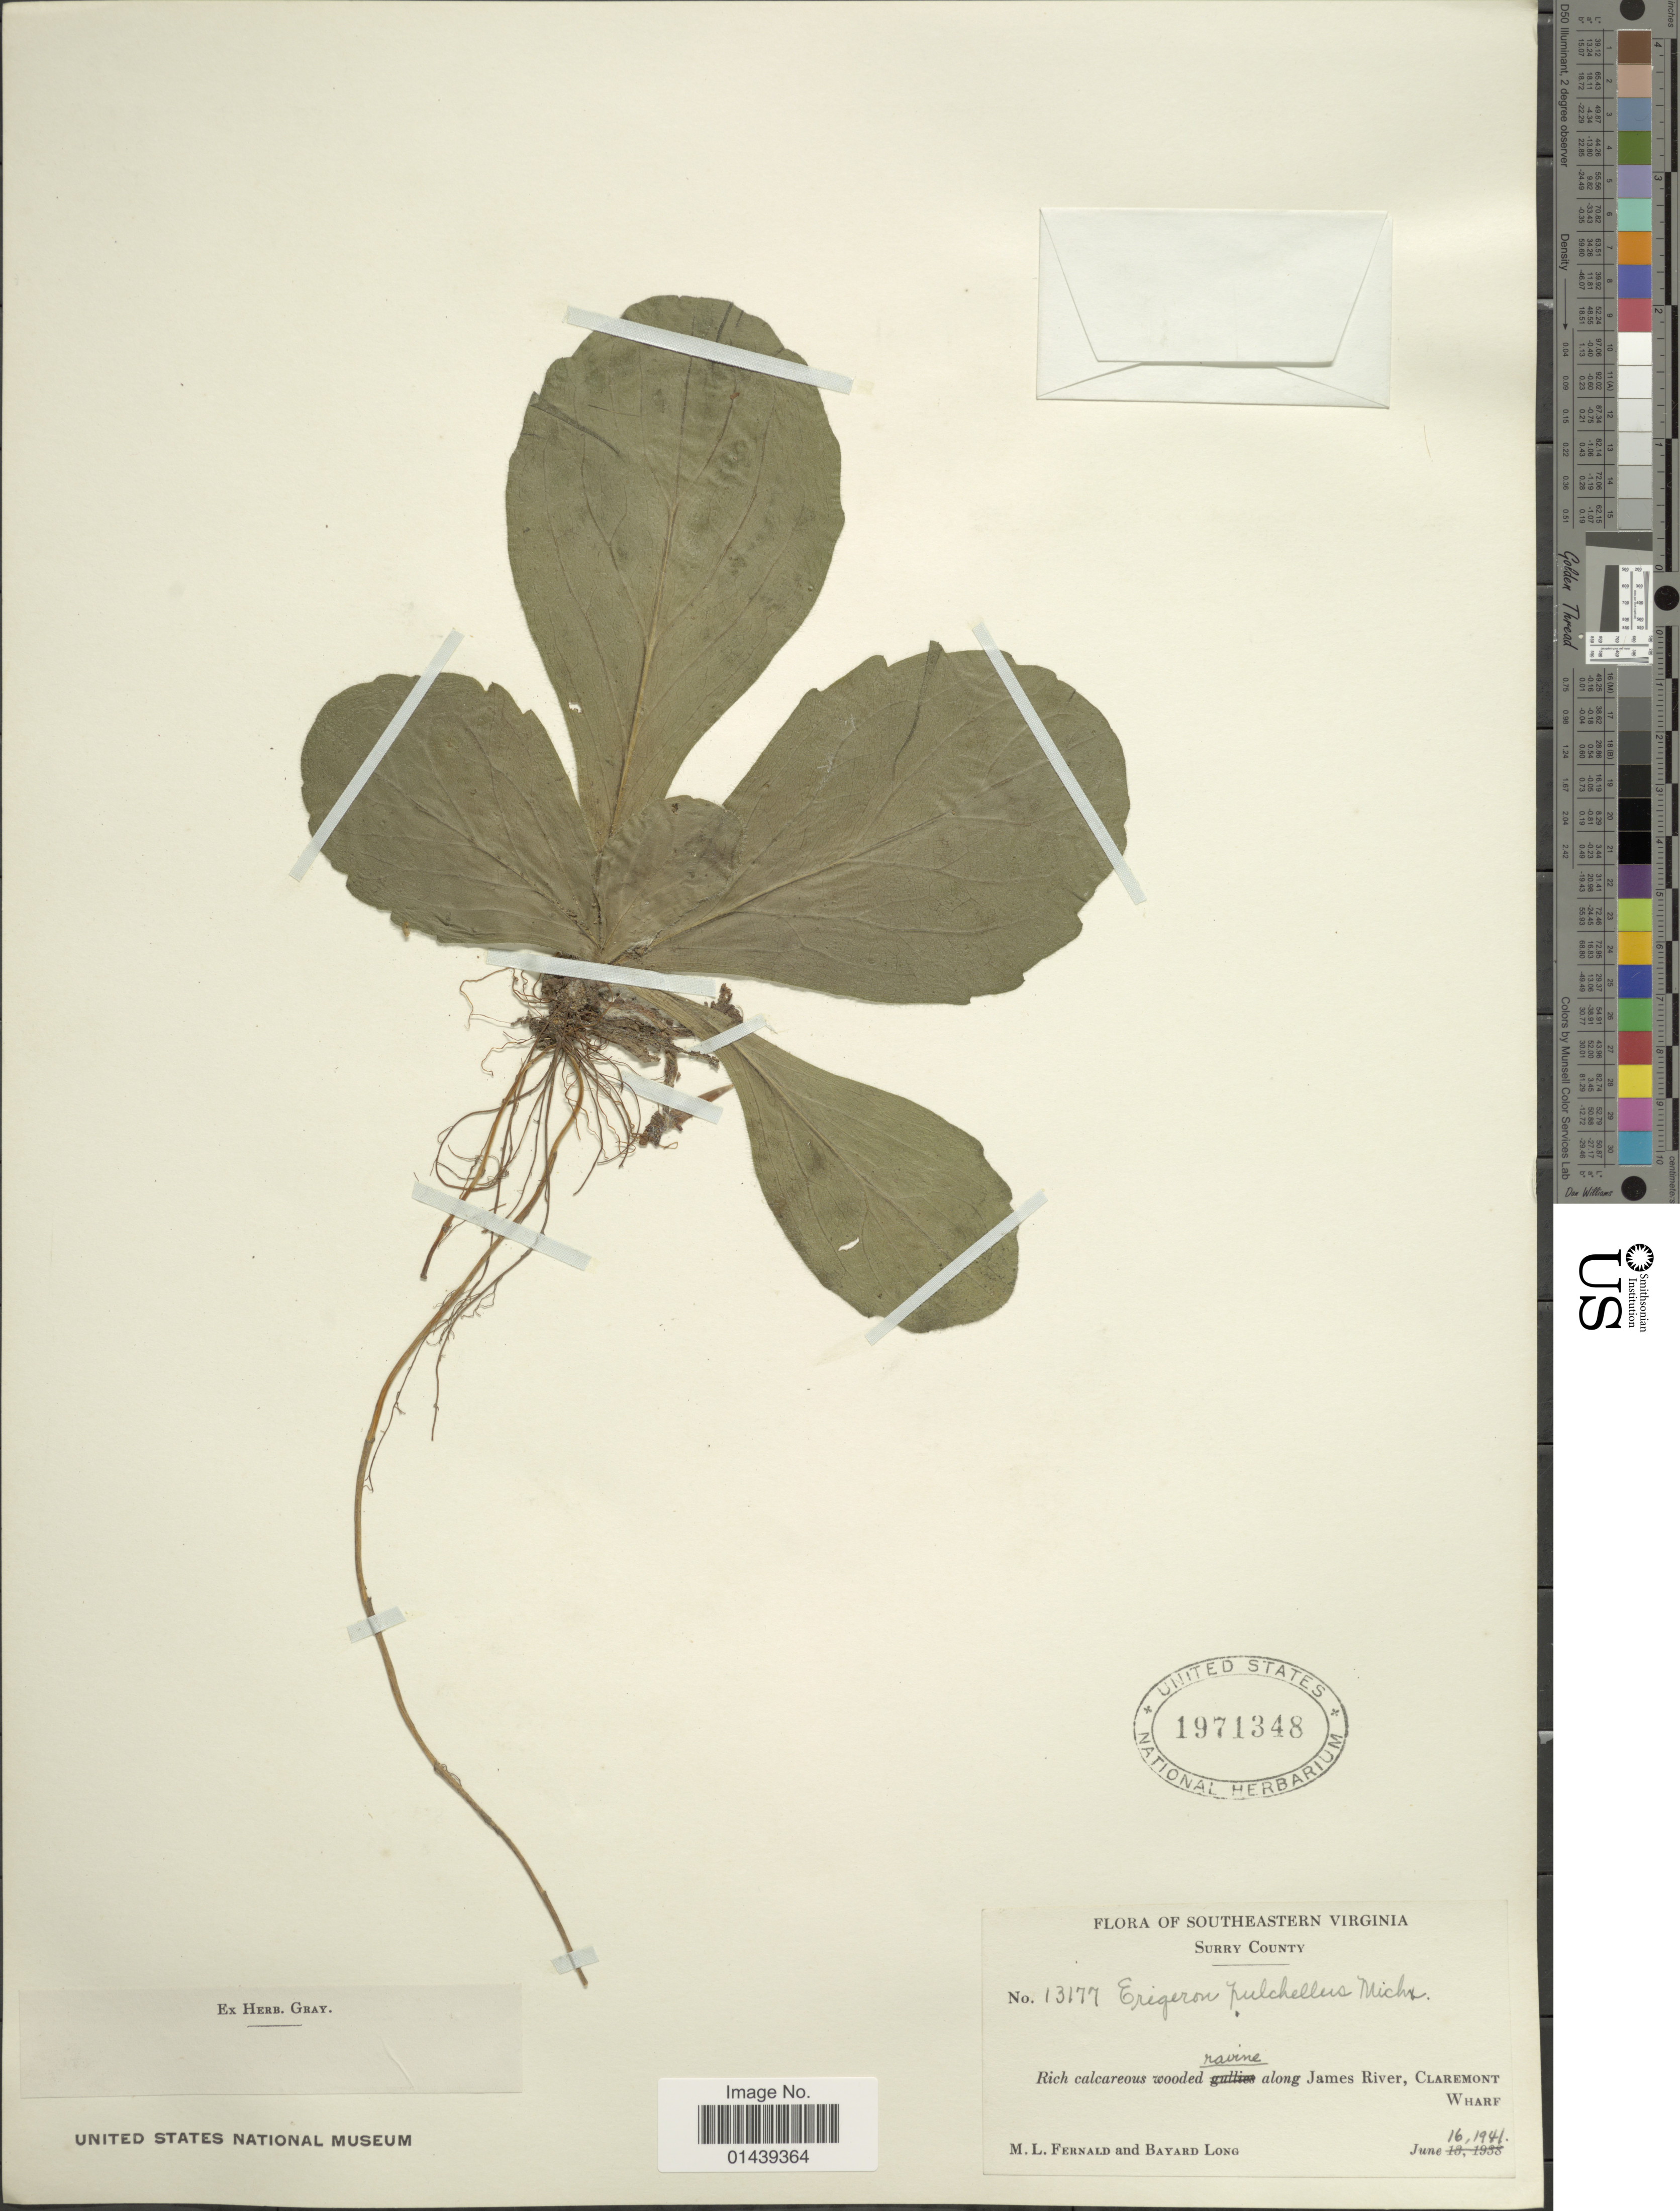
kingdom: Plantae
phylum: Tracheophyta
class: Magnoliopsida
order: Asterales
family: Asteraceae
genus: Erigeron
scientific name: Erigeron pulchellus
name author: Michx.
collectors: M. L. Fernald & B. Long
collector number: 13177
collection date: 1941-06-16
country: United States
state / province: Virginia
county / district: Surry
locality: Southeastern Virginia. Surry County. along James River, Claremont Wharf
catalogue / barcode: US 1971348